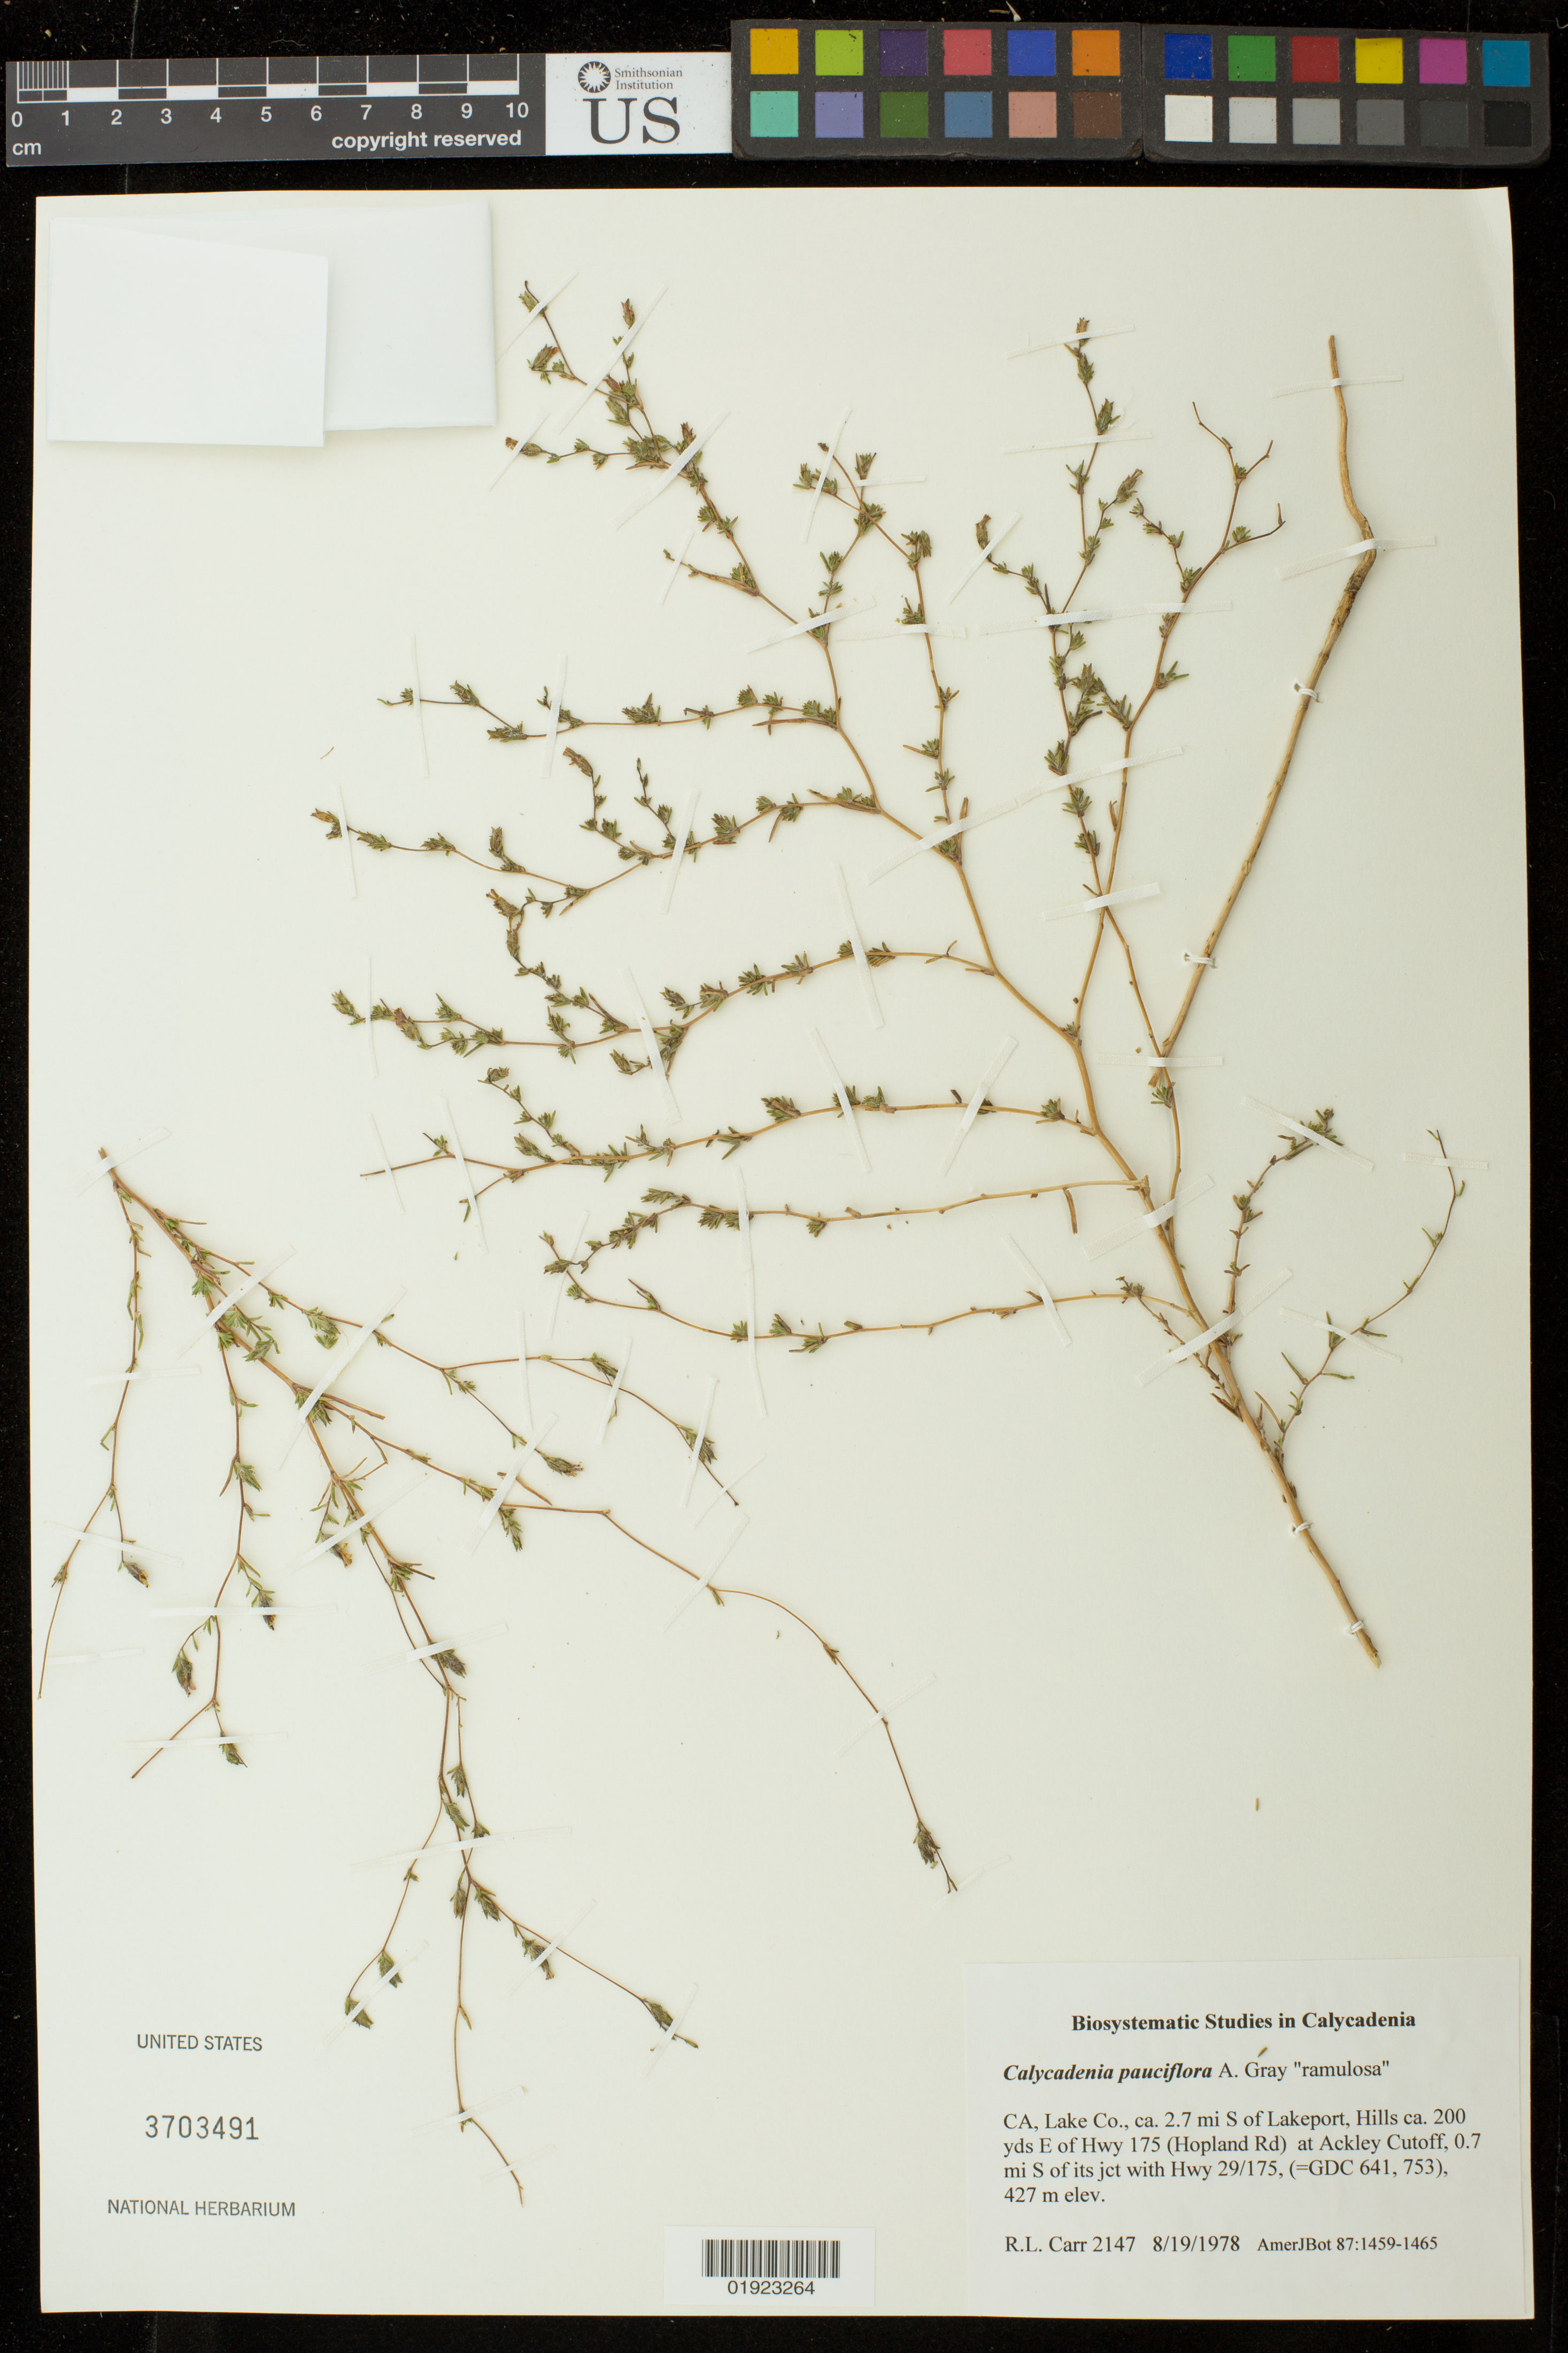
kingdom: Plantae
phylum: Tracheophyta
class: Magnoliopsida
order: Asterales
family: Asteraceae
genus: Calycadenia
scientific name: Calycadenia pauciflora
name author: A. Gray in Emory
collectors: R. Carr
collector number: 2147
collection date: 1978-08-19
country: United States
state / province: California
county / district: Lake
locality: ca. 2.7 mi S of Lakeport, Hills ca. 200 yds E of Hwy 175 (Hopland Rd) at Ackley Cutoff, 0.7 mi S of its jct with Hwy 29/175.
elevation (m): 427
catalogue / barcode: US 3703491